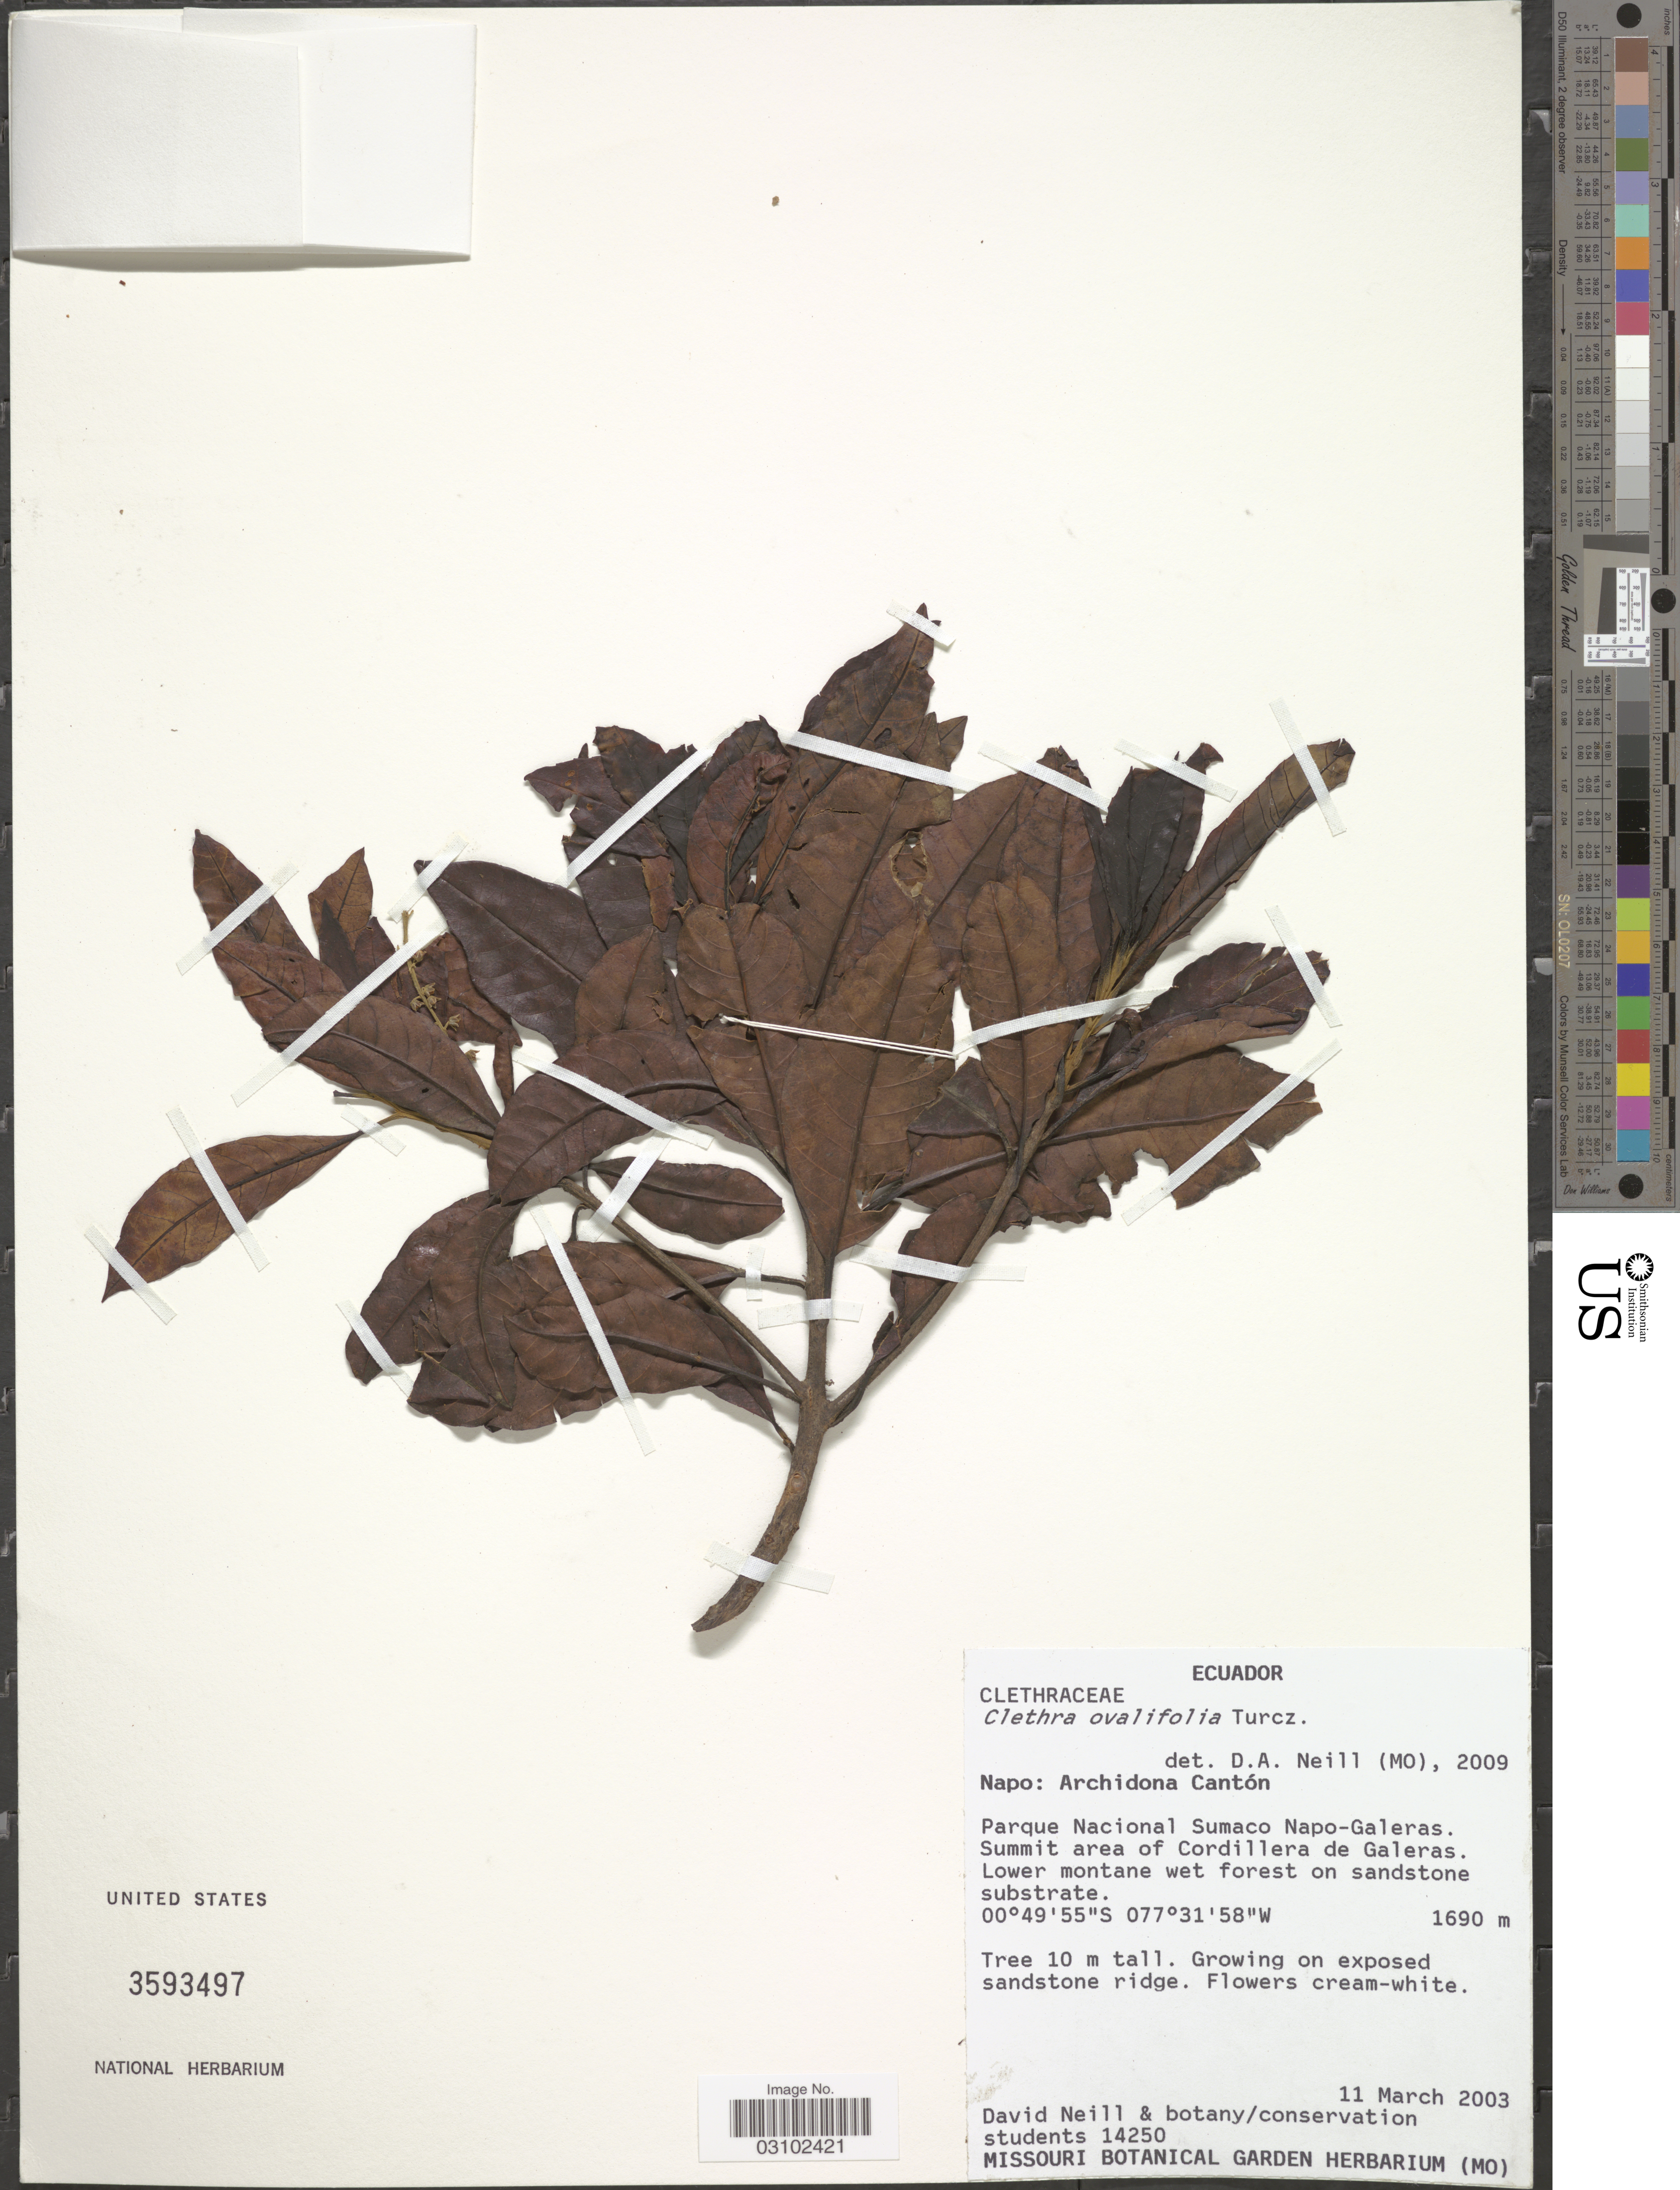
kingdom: Plantae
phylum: Tracheophyta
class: Magnoliopsida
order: Ericales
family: Clethraceae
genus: Clethra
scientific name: Clethra ovalifolia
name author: Turcz.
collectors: D. Neill & Botany/conservation students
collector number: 14250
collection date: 2003-03-11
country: Ecuador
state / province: Napo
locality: Archidona Cantón. Parque Nacional Sumaco Napo-Galeras. Summit area of Cordillera de Galeras.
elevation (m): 1690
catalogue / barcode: US 3593497